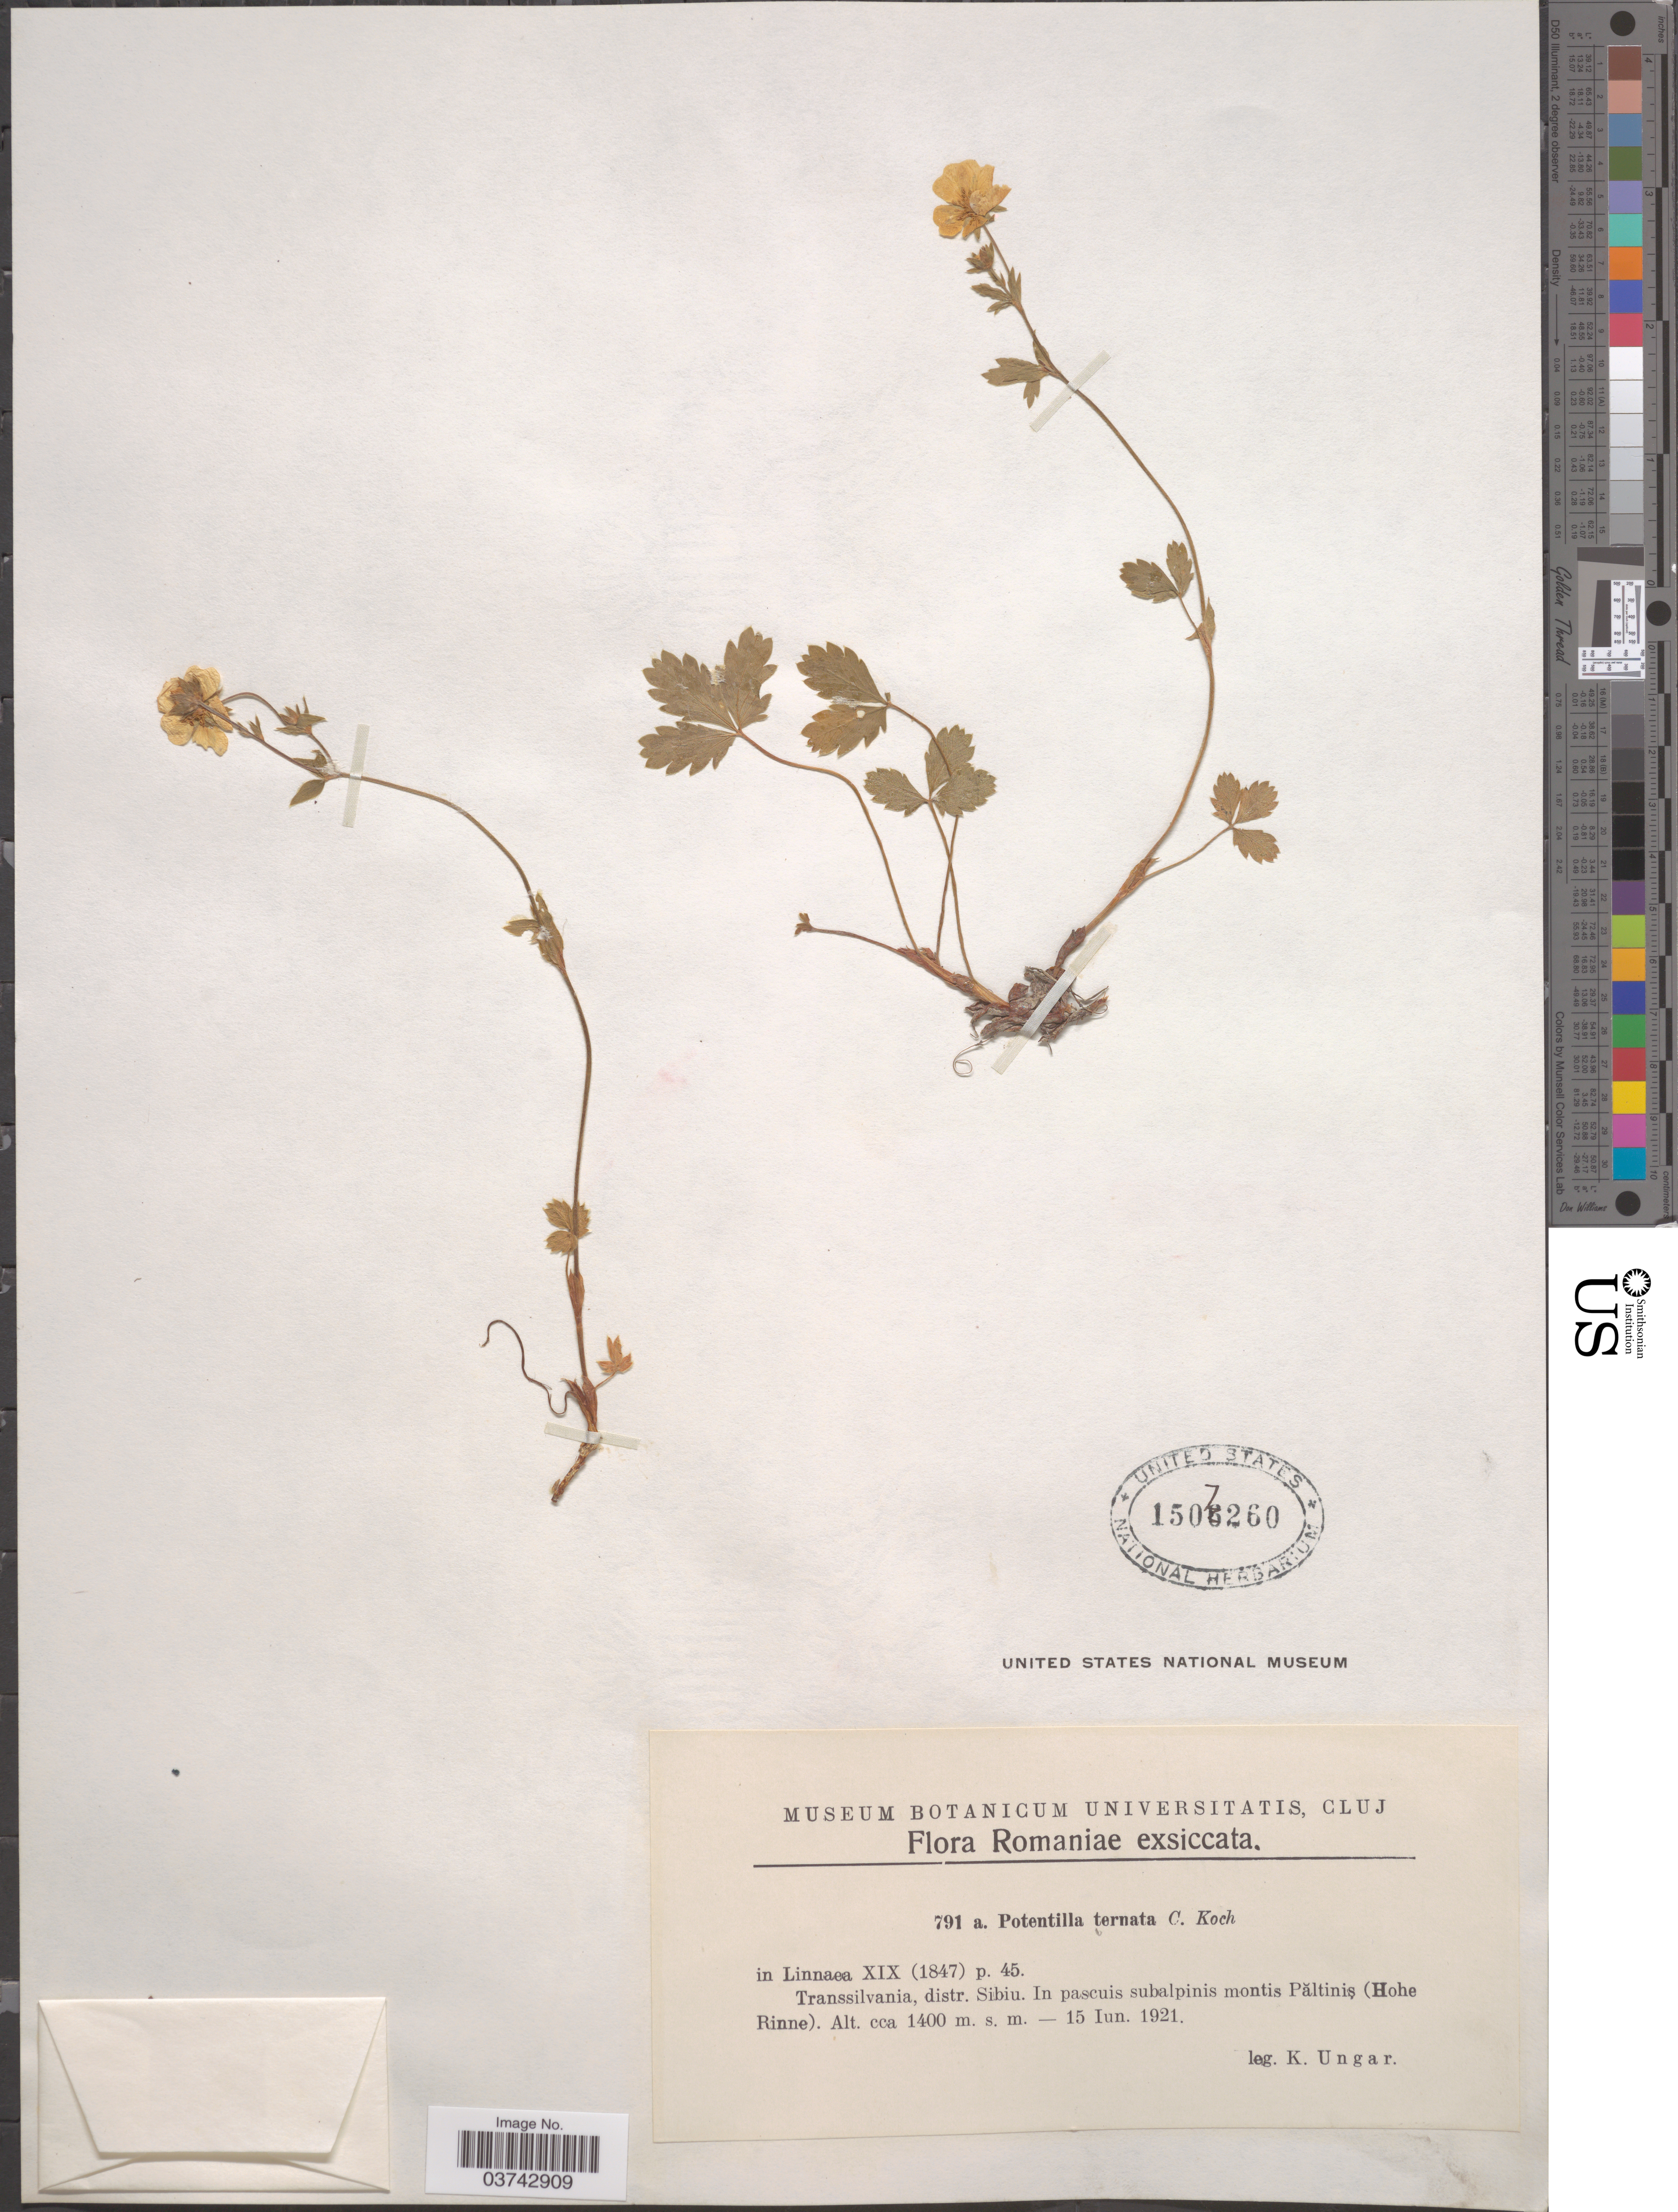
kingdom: Plantae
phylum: Tracheophyta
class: Magnoliopsida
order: Rosales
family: Rosaceae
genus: Potentilla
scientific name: Potentilla ternata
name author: K. Koch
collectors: K. Ungar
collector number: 791a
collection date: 1921-06-15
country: Romania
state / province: Sibiu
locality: Transsilvania, distr. Sibiu. In pascuis subalpinis montis Păltiniş (Hohe Rinne).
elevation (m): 1400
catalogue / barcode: US 1507260